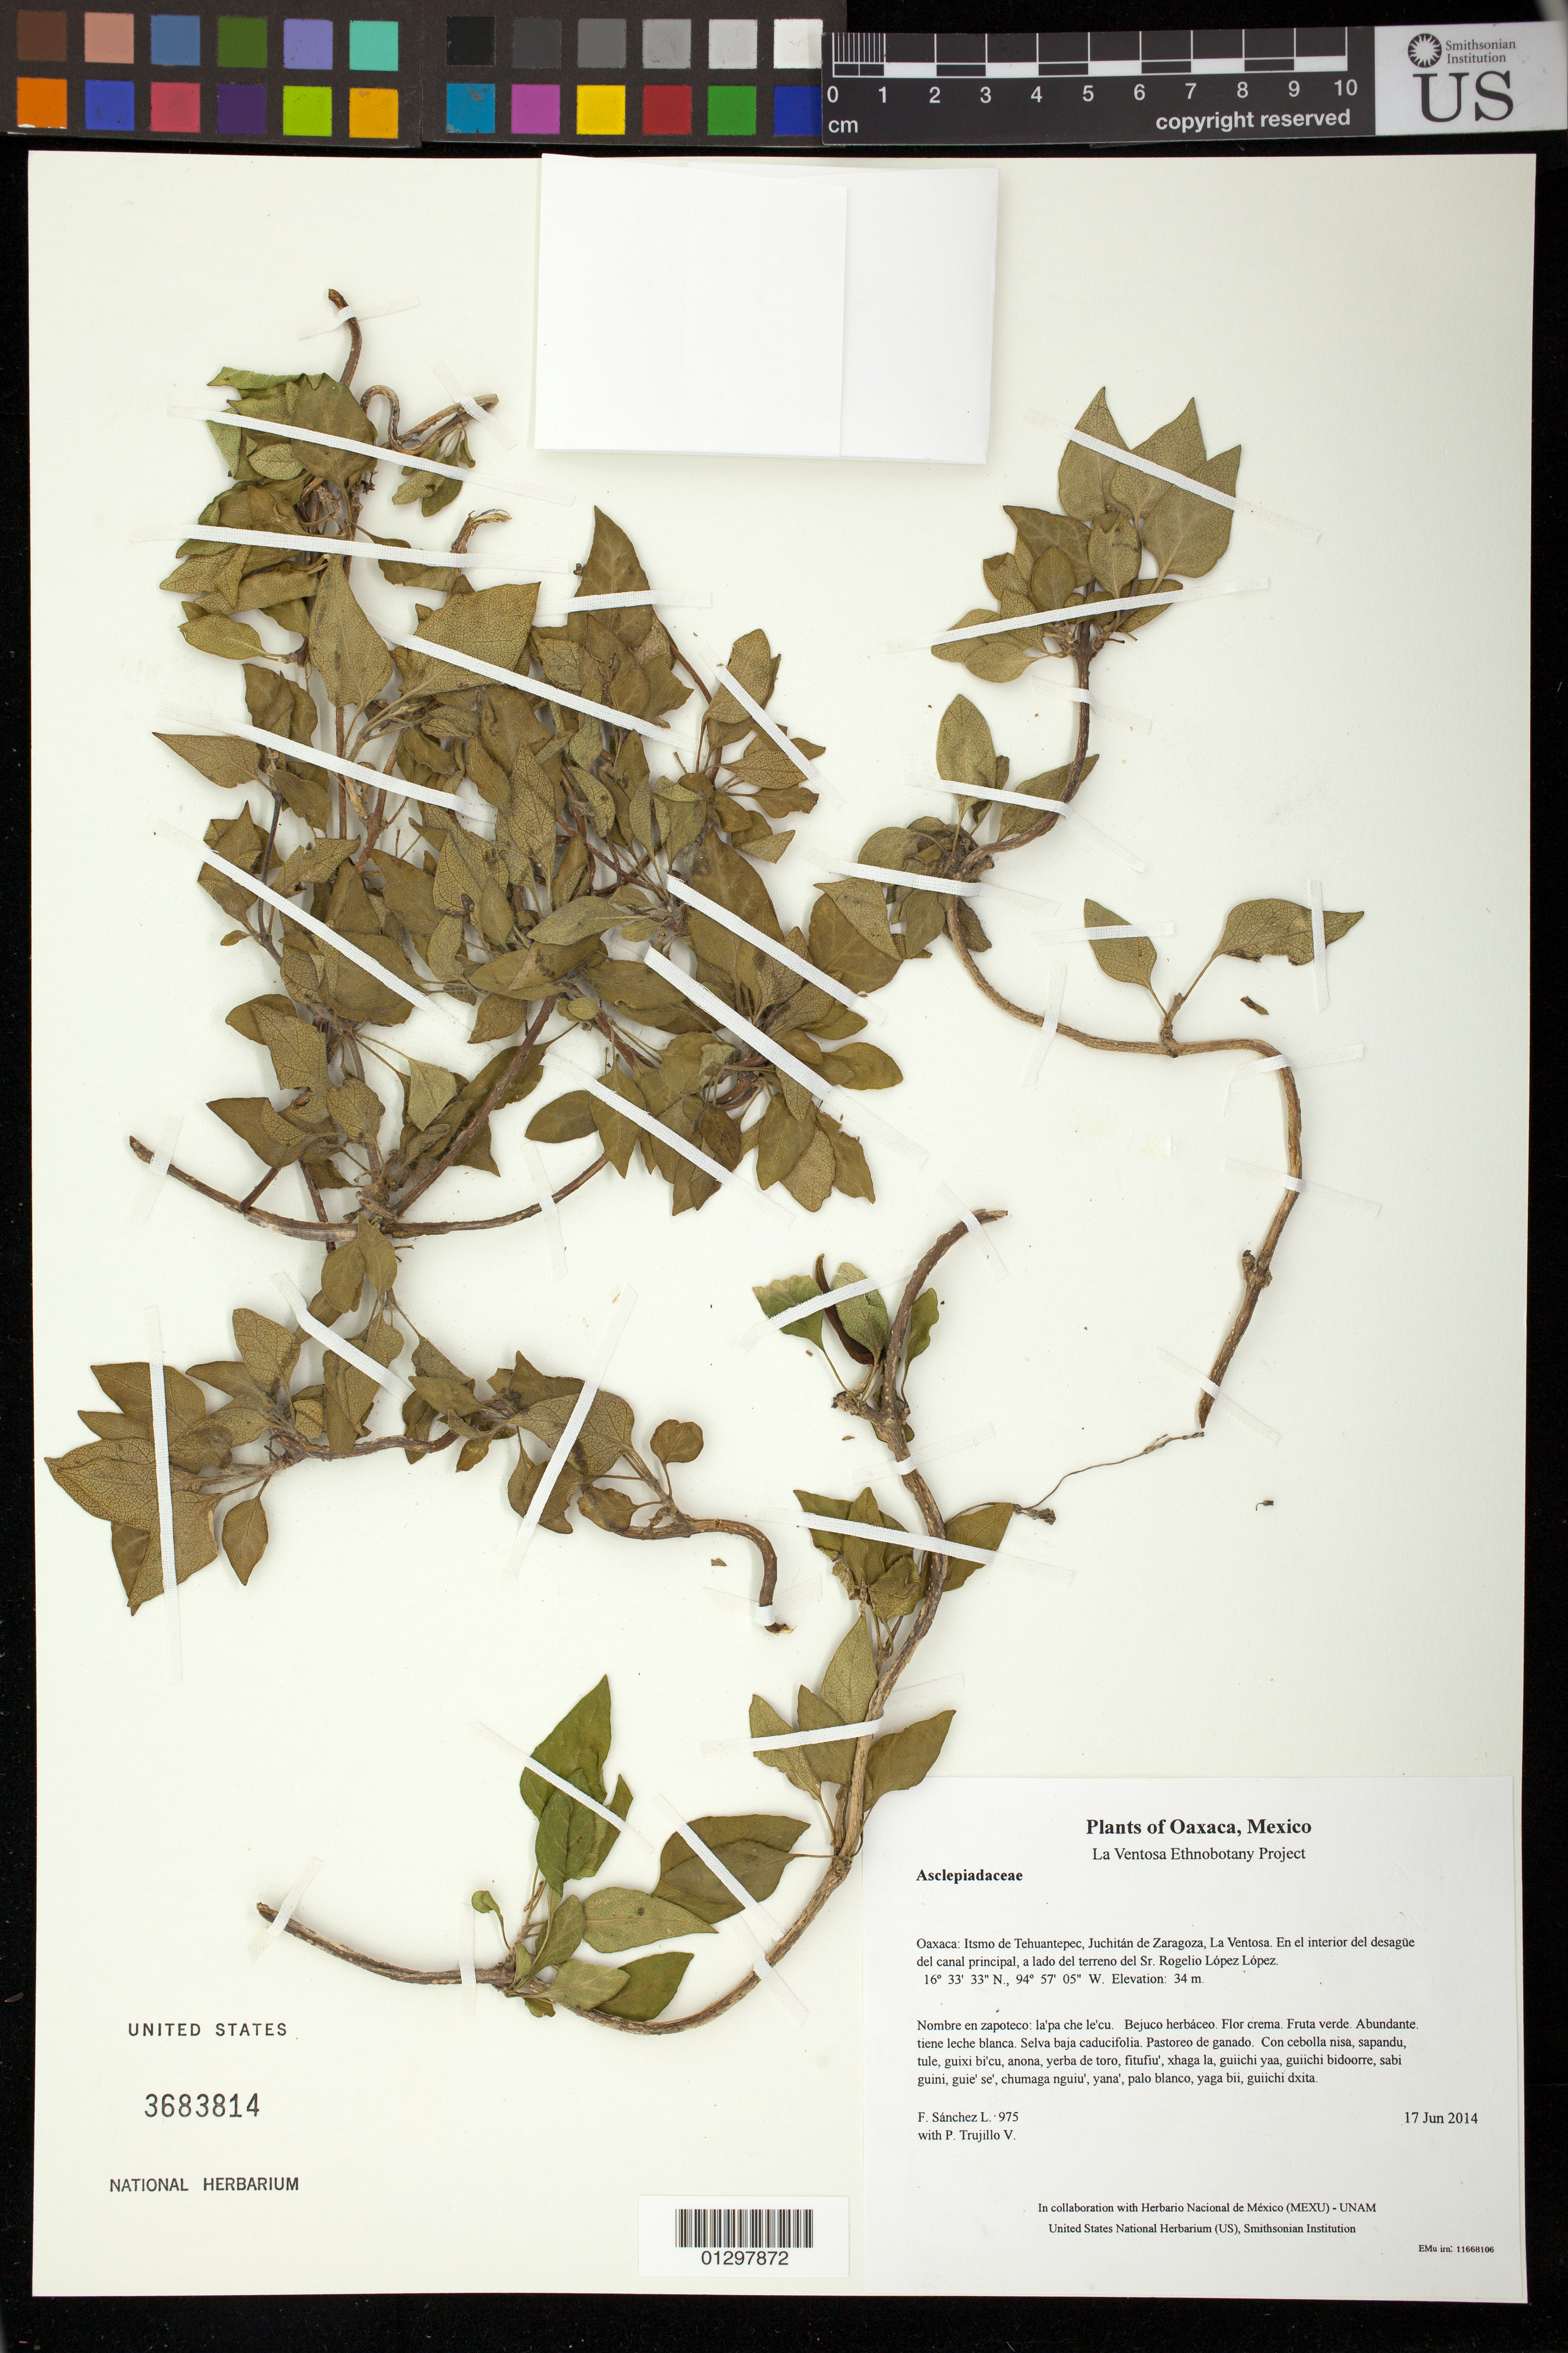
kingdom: Plantae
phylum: Tracheophyta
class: Magnoliopsida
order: Gentianales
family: Apocynaceae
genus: Marsdenia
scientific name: Marsdenia astephanoides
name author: (A. Gray) Woodson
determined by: Juárez-Jaimes, Verónica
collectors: F. Sánchez L. & P. Trujillo V.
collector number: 975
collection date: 2014-06-17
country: Mexico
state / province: Oaxaca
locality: Itsmo de Tehuantepec, Juchitán de Zaragoza, La Ventosa. En el interior del desagüe del canal principal, a lado del terreno del Sr. Rogelio López López.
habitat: Selva baja caducifolia. Pastoreo de ganado.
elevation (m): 34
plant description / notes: JEBOT, MEXU, SERO, US; Luba'. Guie' nayu. Cuaananaxhi naga'. Stale.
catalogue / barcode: US 3683814